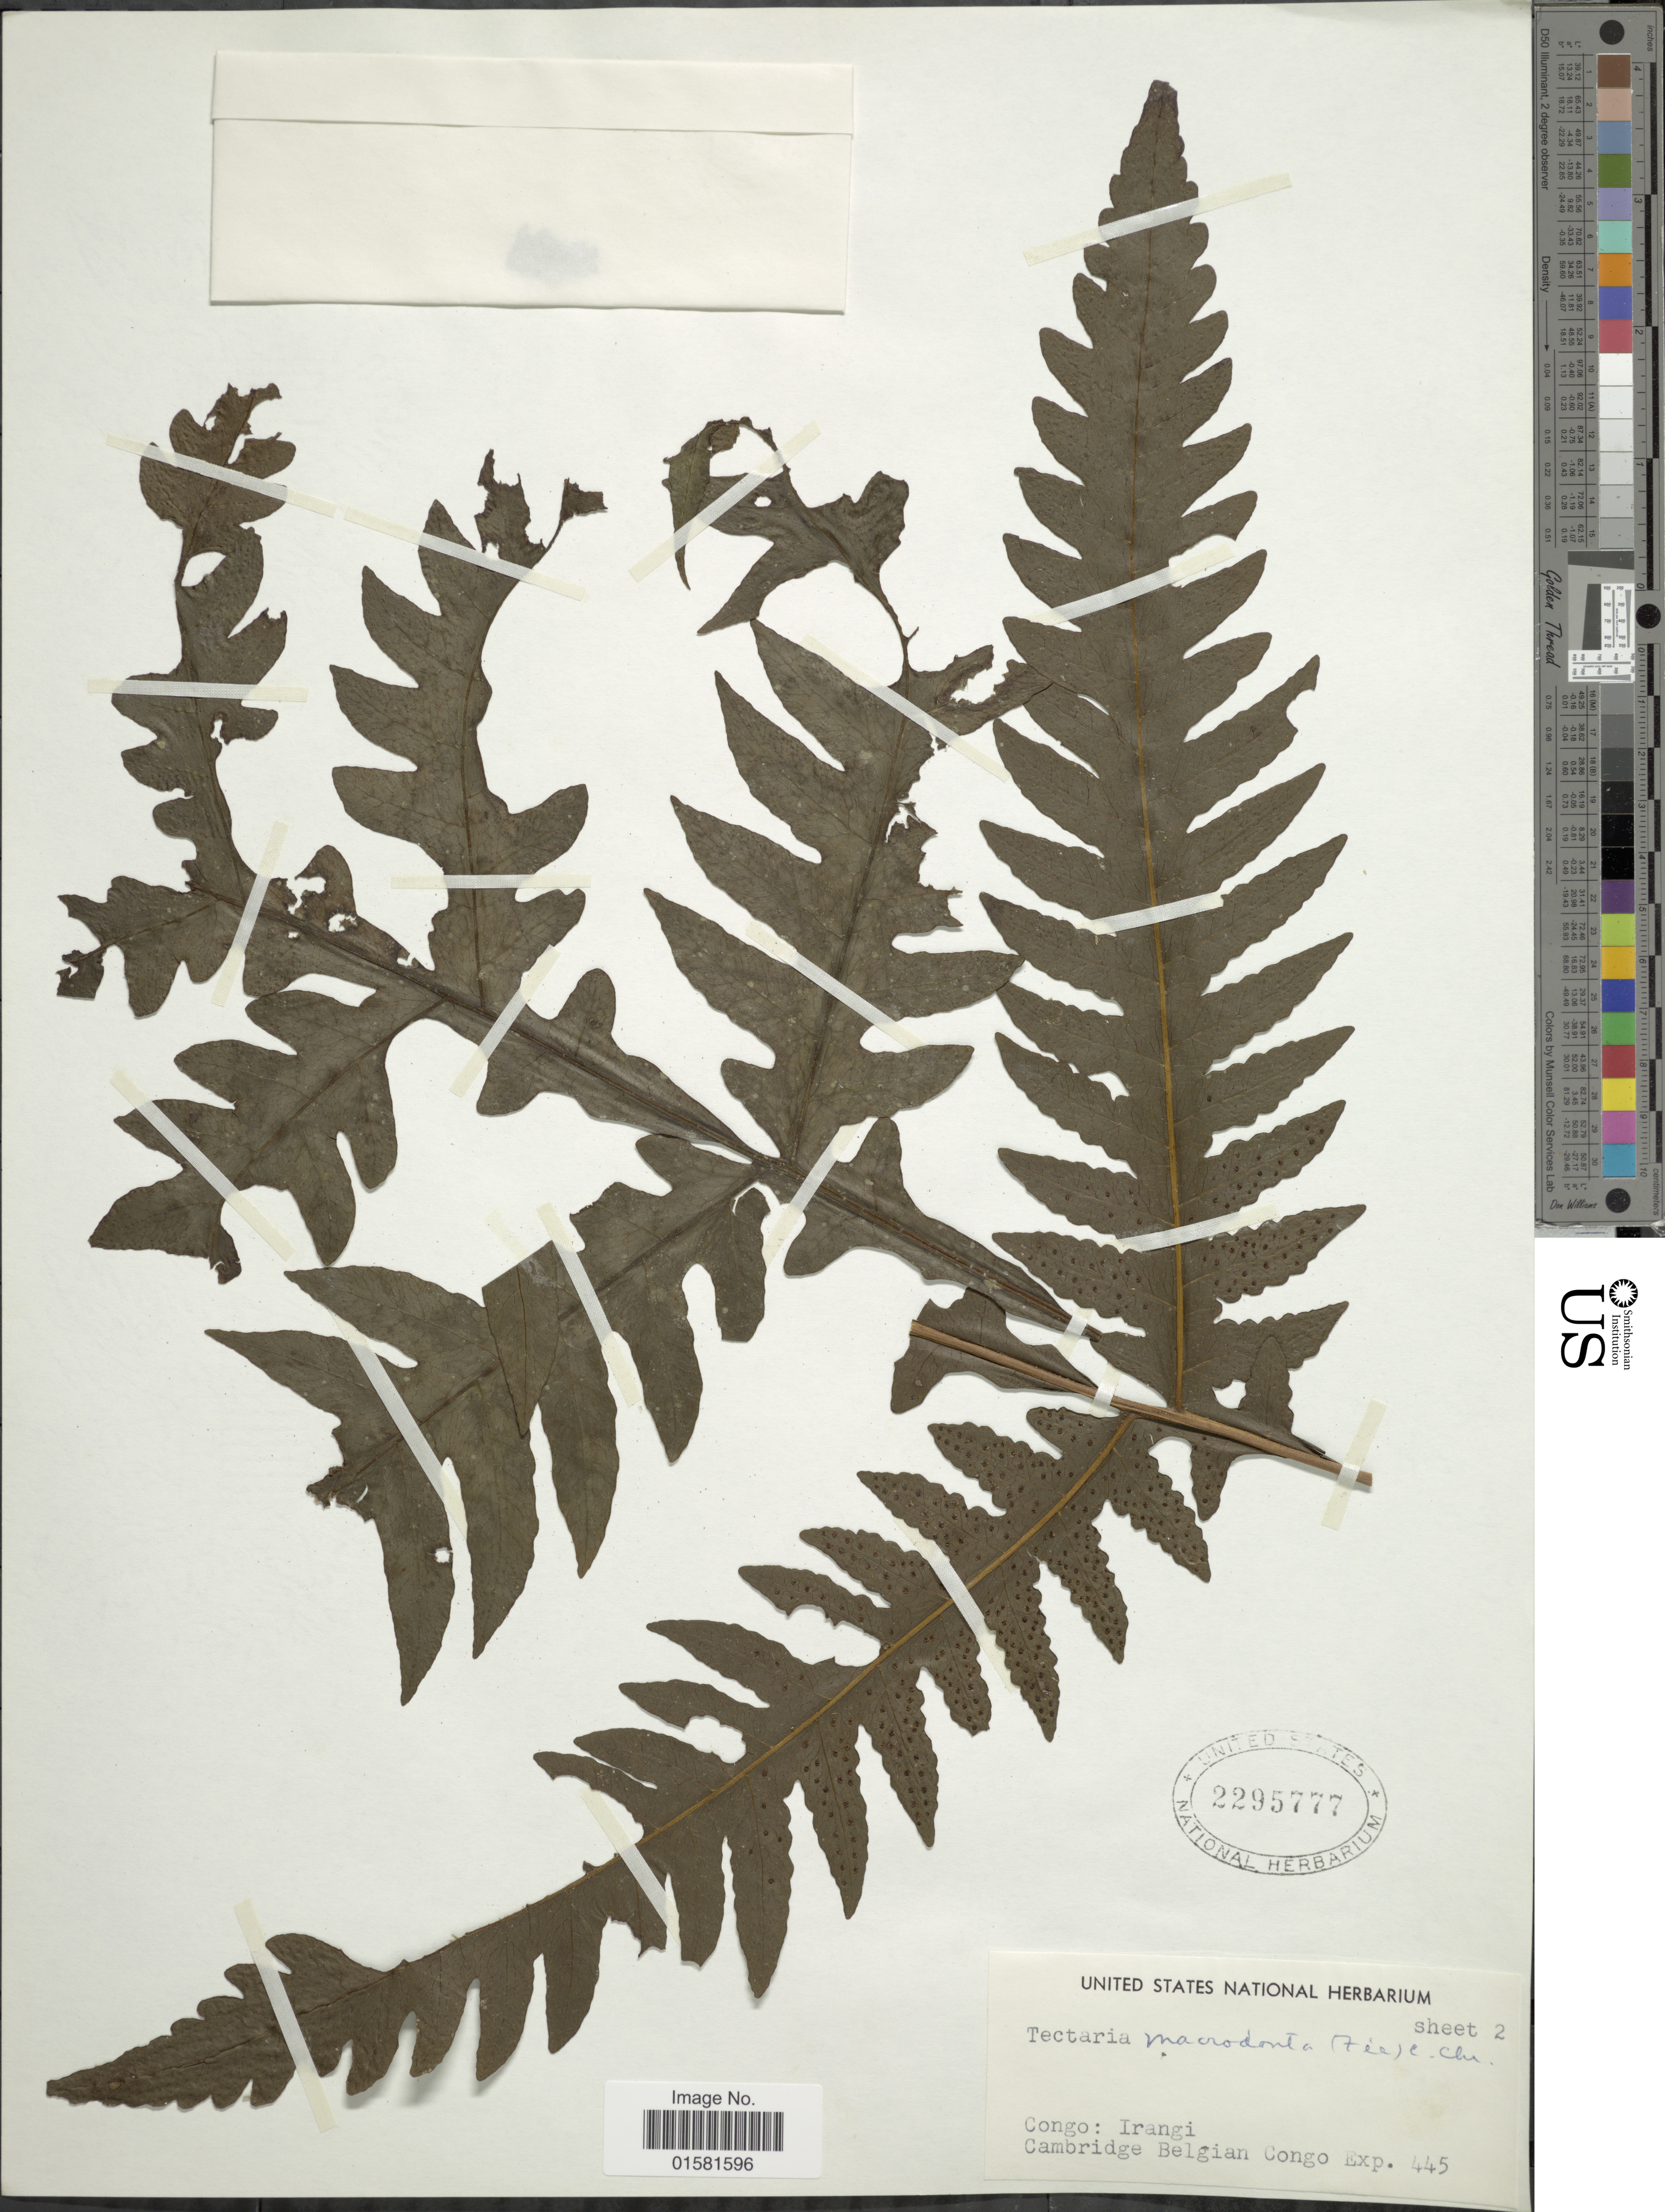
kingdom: Plantae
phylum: Tracheophyta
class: Polypodiopsida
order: Polypodiales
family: Tectariaceae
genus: Tectaria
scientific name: Tectaria macrodonta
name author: (Fée) C. Chr.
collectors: Cambridge Congo Expedition 1959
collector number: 445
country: Congo, Democratic Republic of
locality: Congo, Irangi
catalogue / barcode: US 2295777